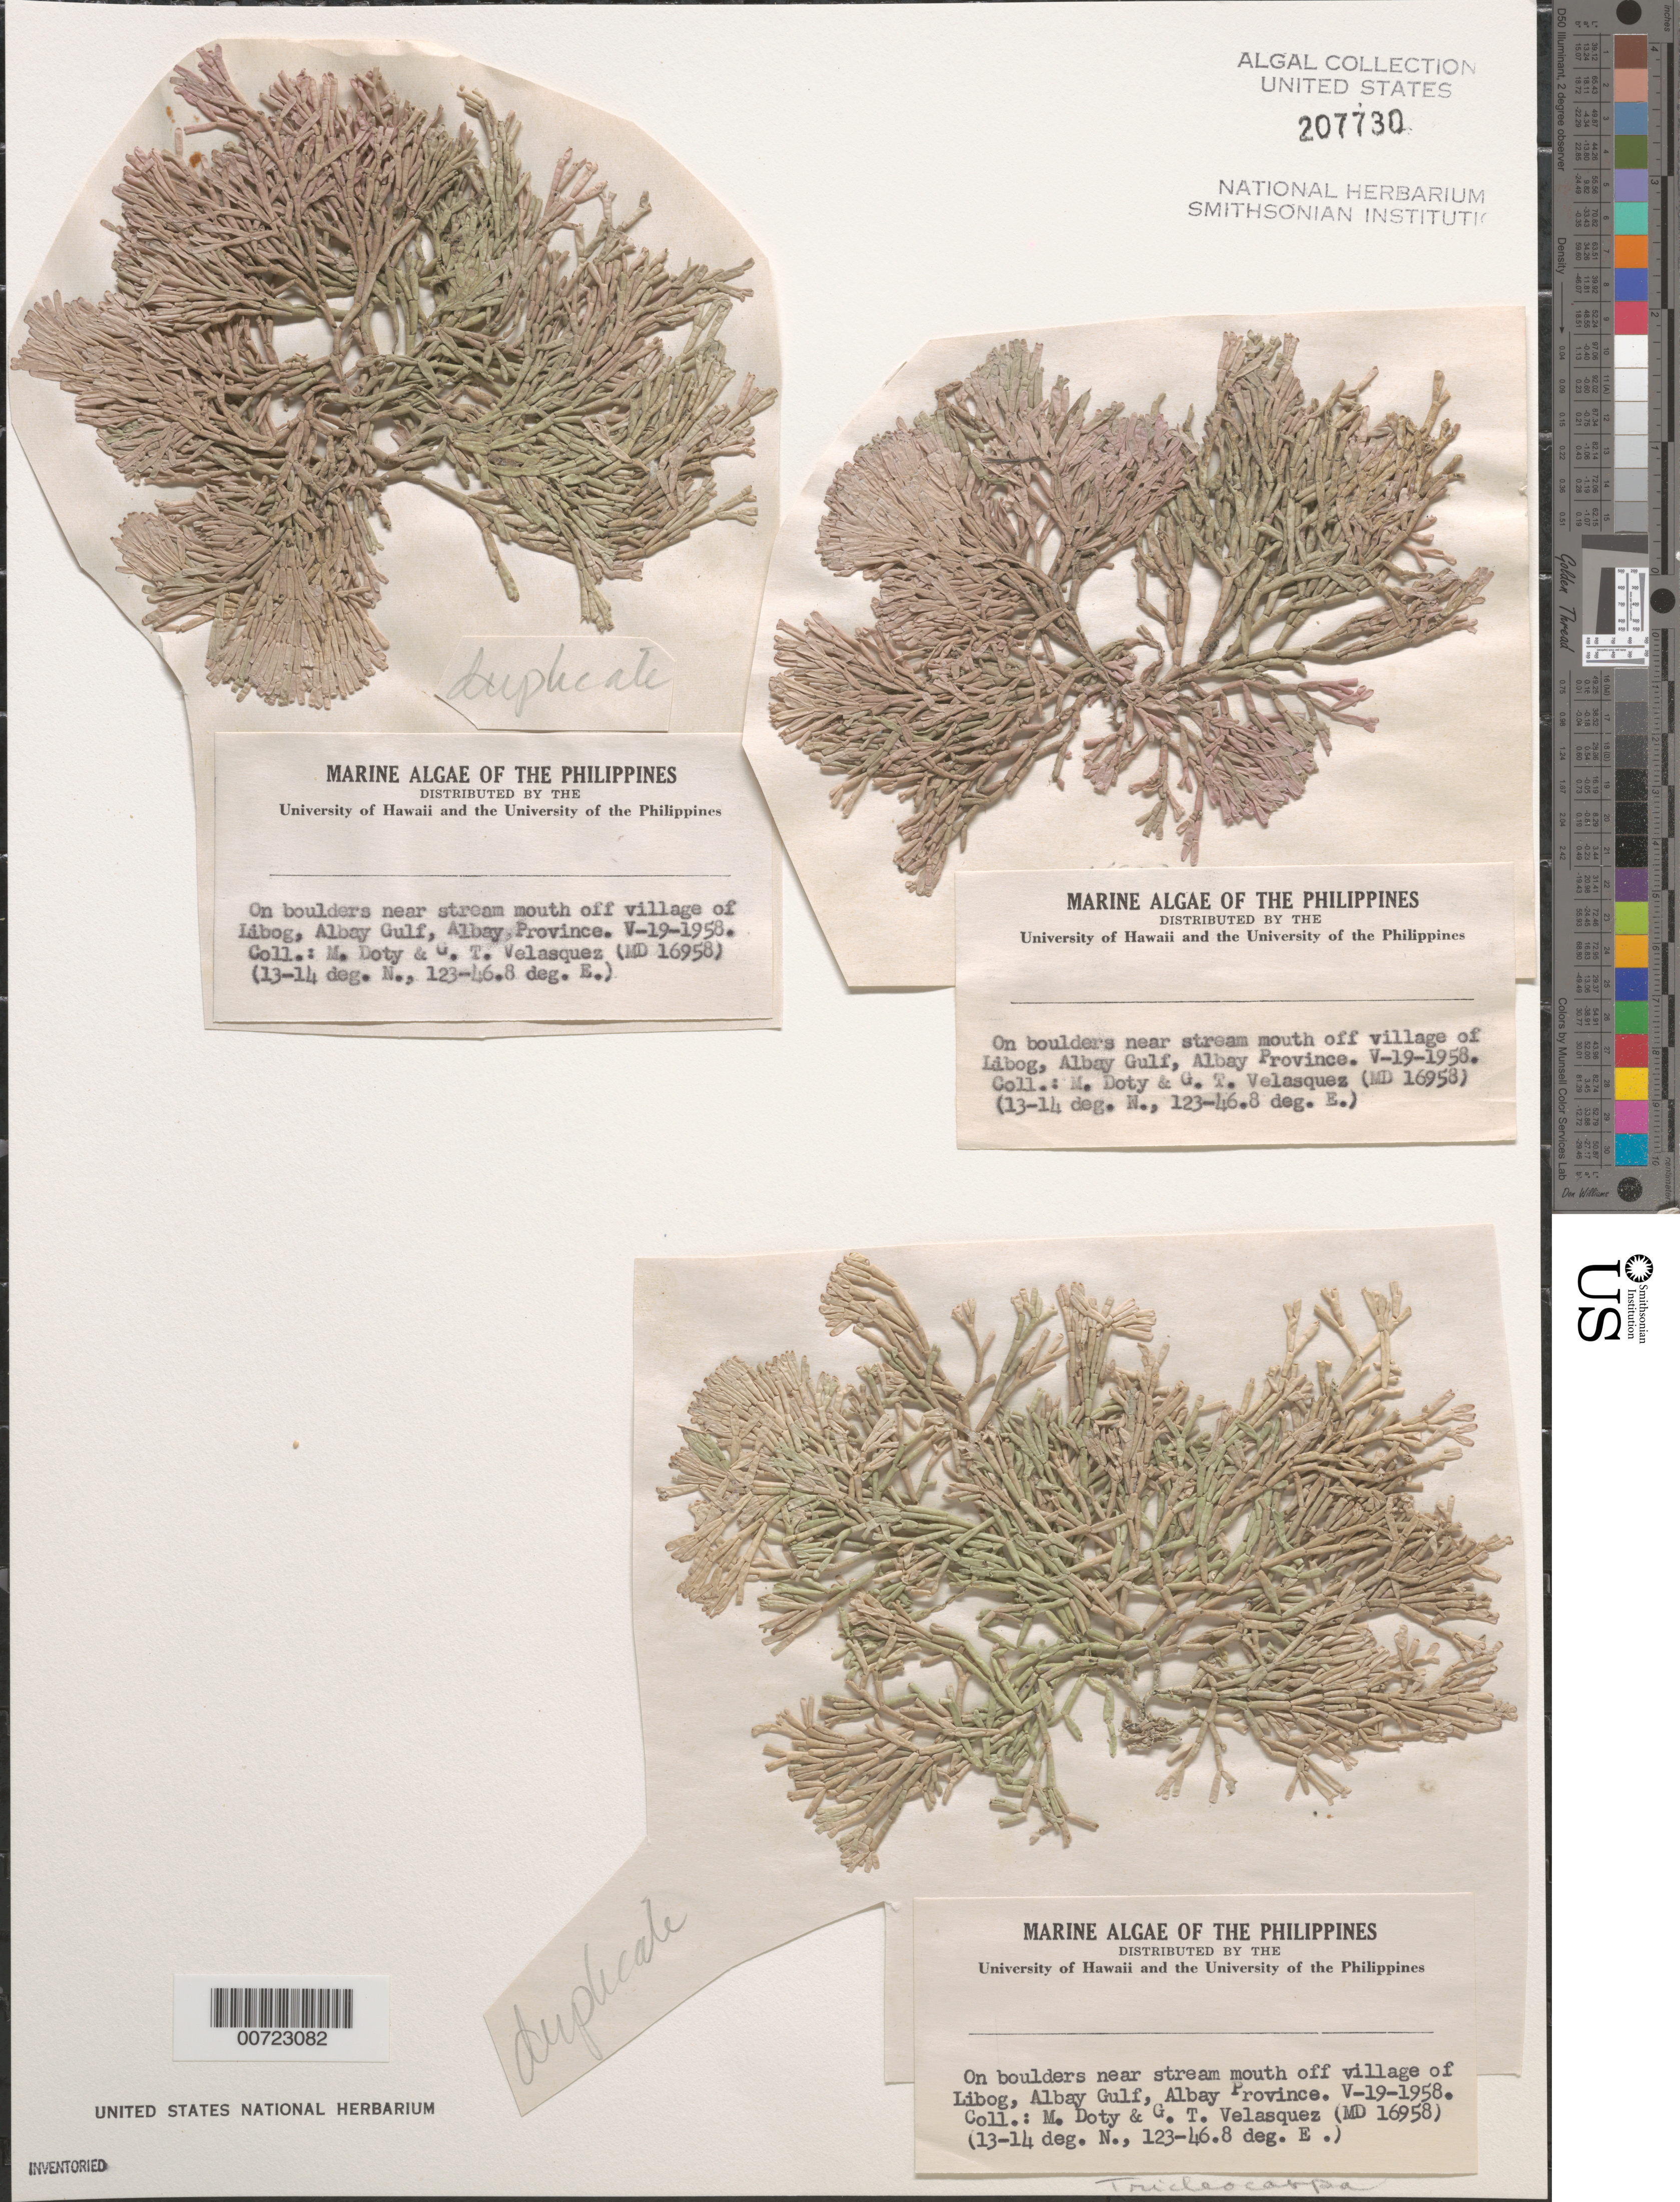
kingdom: Plantae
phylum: Rhodophyta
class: Florideophyceae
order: Nemaliales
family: Galaxauraceae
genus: Tricleocarpa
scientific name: Tricleocarpa sp.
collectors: M. S. Doty & G. Velasquez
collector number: MSD 16958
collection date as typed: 19 May 1958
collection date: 1958-05-19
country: Philippines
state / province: Bicol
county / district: Albay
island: Luzon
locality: Libog, Albay Gulf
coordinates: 13-14 deg. N., 123-46.8 deg. E.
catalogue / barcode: US 207730